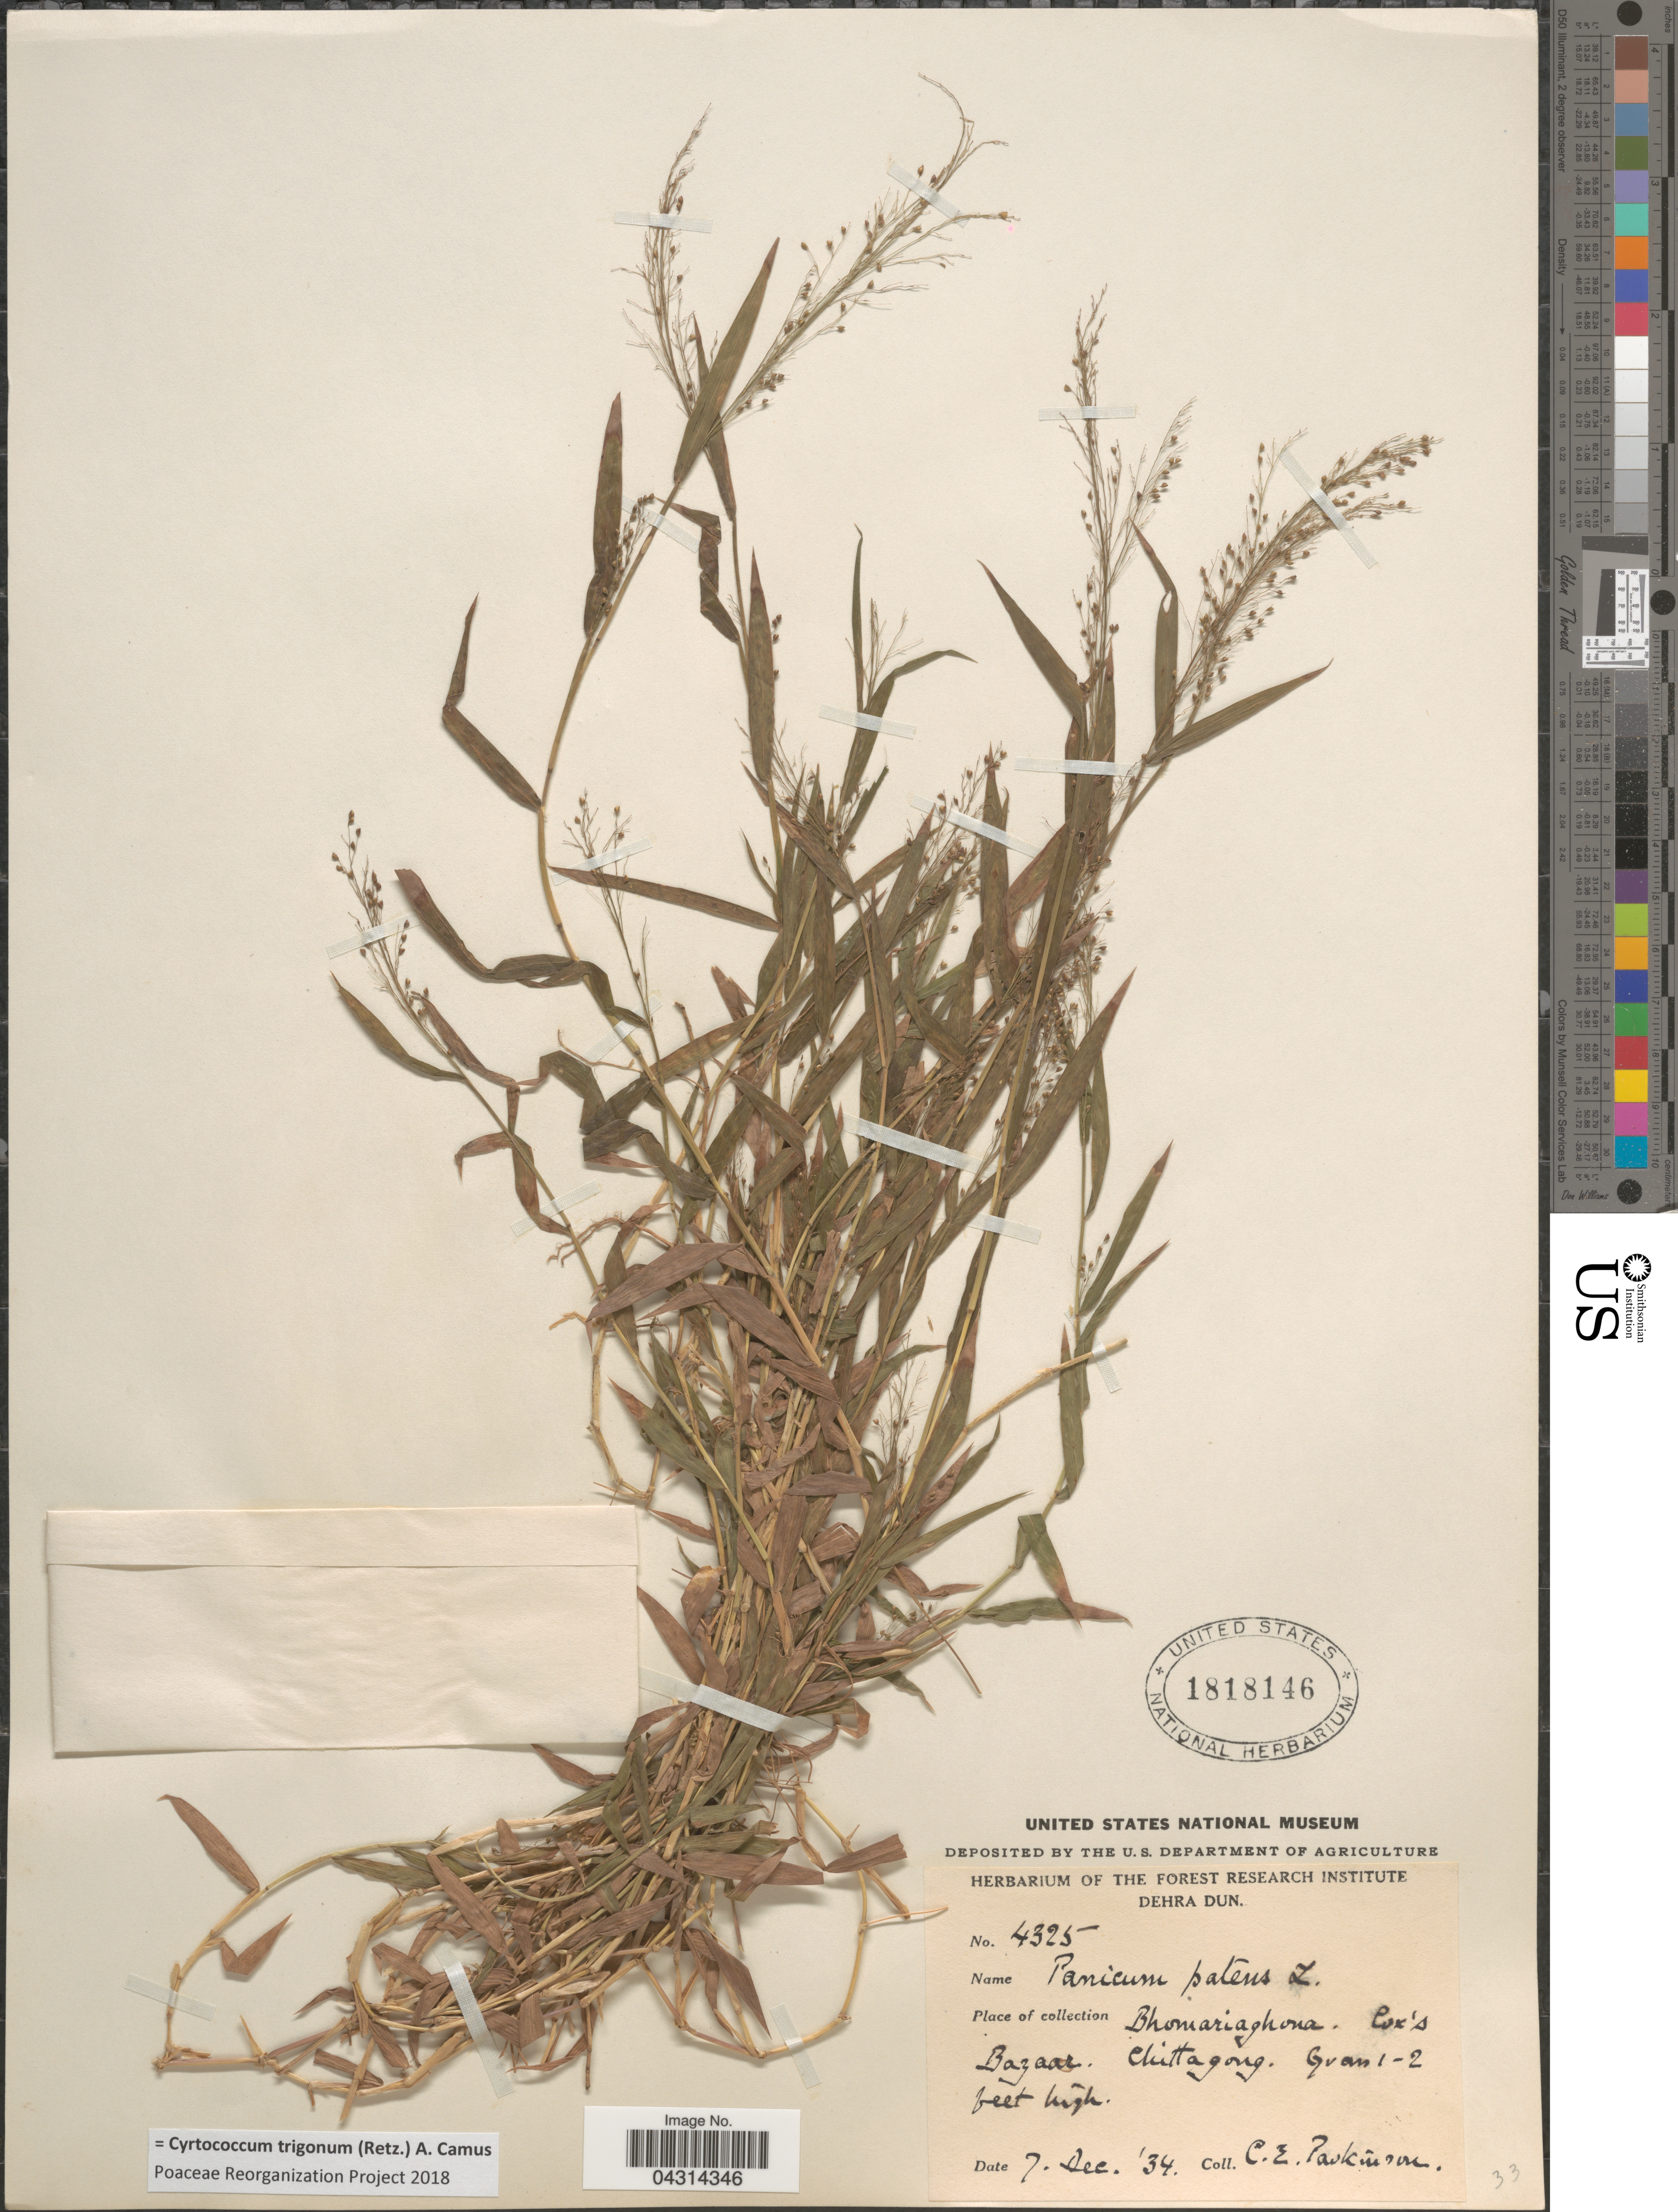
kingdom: Plantae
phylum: Tracheophyta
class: Liliopsida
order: Poales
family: Poaceae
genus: Cyrtococcum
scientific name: Cyrtococcum trigonum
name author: (Retz.) A. Camus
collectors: C. E. Parkinson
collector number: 4325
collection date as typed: Transcribed d/m/y: 7/12/34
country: Bangladesh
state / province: Chittagong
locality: Bhomariaghona. Cox's Bazaar.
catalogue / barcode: US 1818146